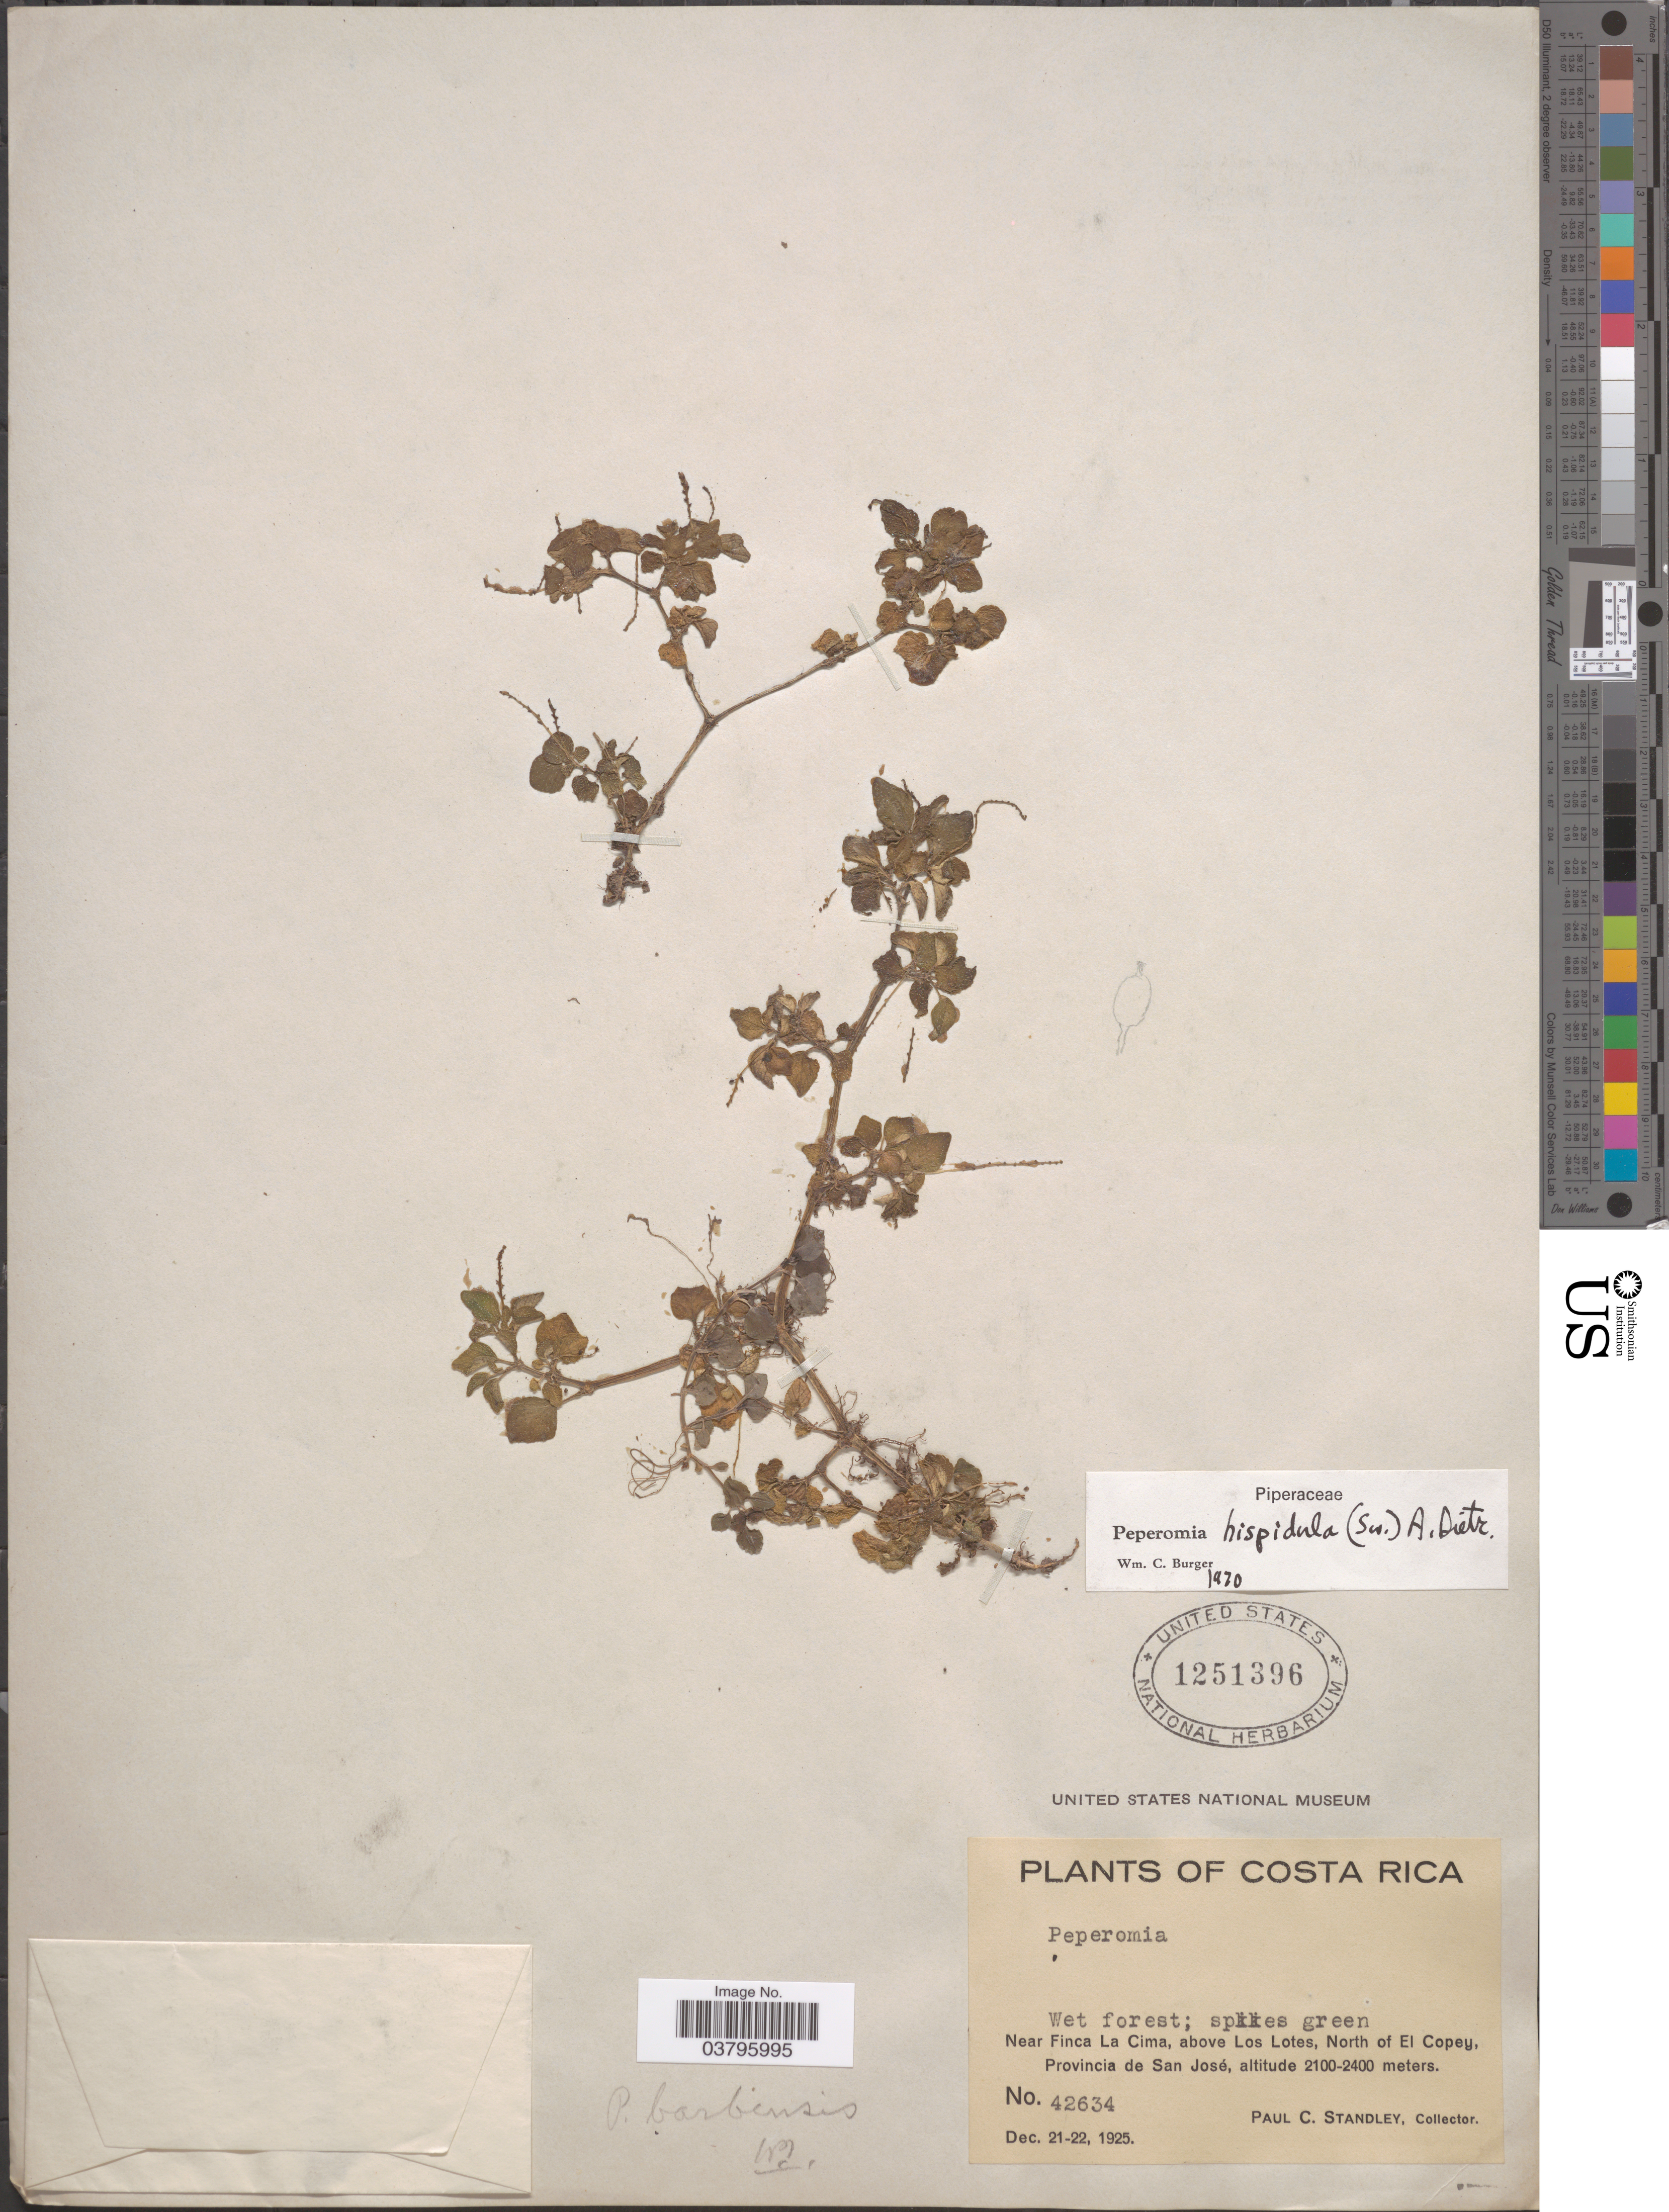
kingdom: Plantae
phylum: Tracheophyta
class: Magnoliopsida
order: Piperales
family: Piperaceae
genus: Peperomia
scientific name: Peperomia hispidula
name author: (Sw.) A. Dietr.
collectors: P. C. Standley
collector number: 42634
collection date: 1925-12-21/1925-12-22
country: Costa Rica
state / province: San José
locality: Near Finca La Cima, above Los Lotes, North of El Copey.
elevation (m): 2100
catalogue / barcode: US 1251396